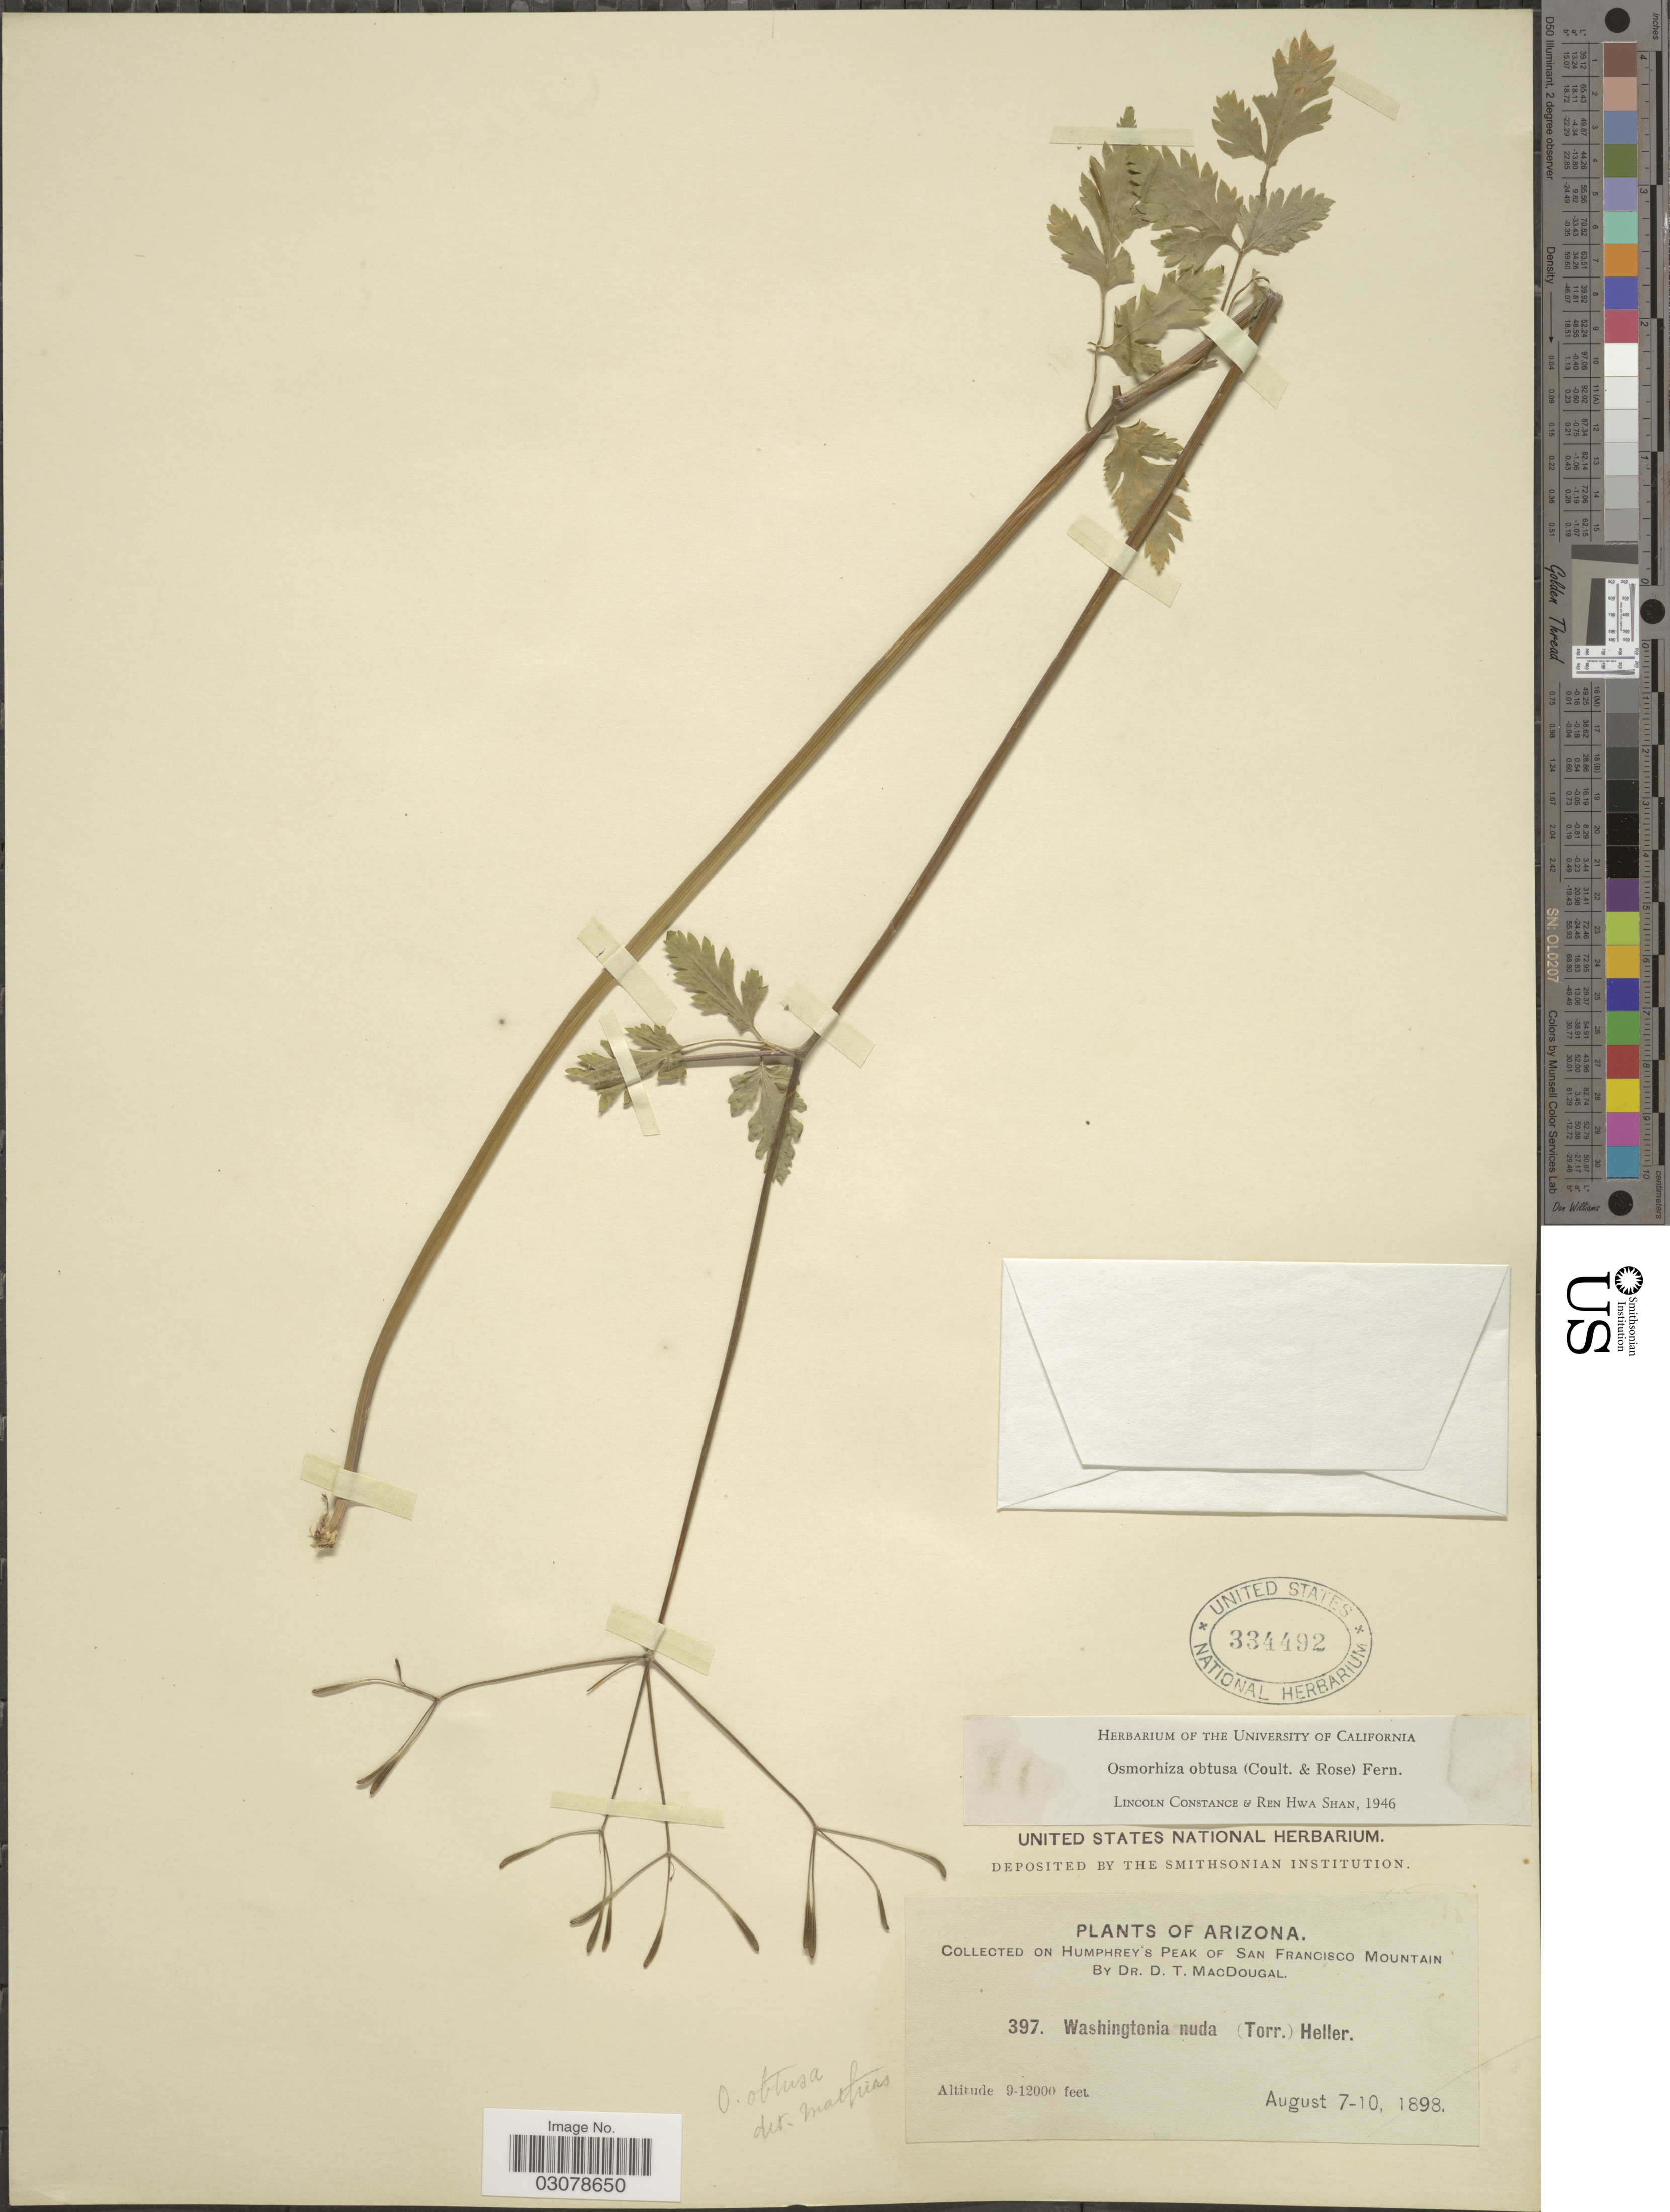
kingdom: Plantae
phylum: Tracheophyta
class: Magnoliopsida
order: Apiales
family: Apiaceae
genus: Osmorhiza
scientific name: Osmorhiza obtusa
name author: (J.M. Coult. & Rose) Fernald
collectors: D. T. MacDougal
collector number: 397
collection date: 1898-08-07/1898-08-10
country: United States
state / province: Arizona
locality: On Humphrey's Peak of San Francisco Mountain.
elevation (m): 2743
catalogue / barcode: US 334492